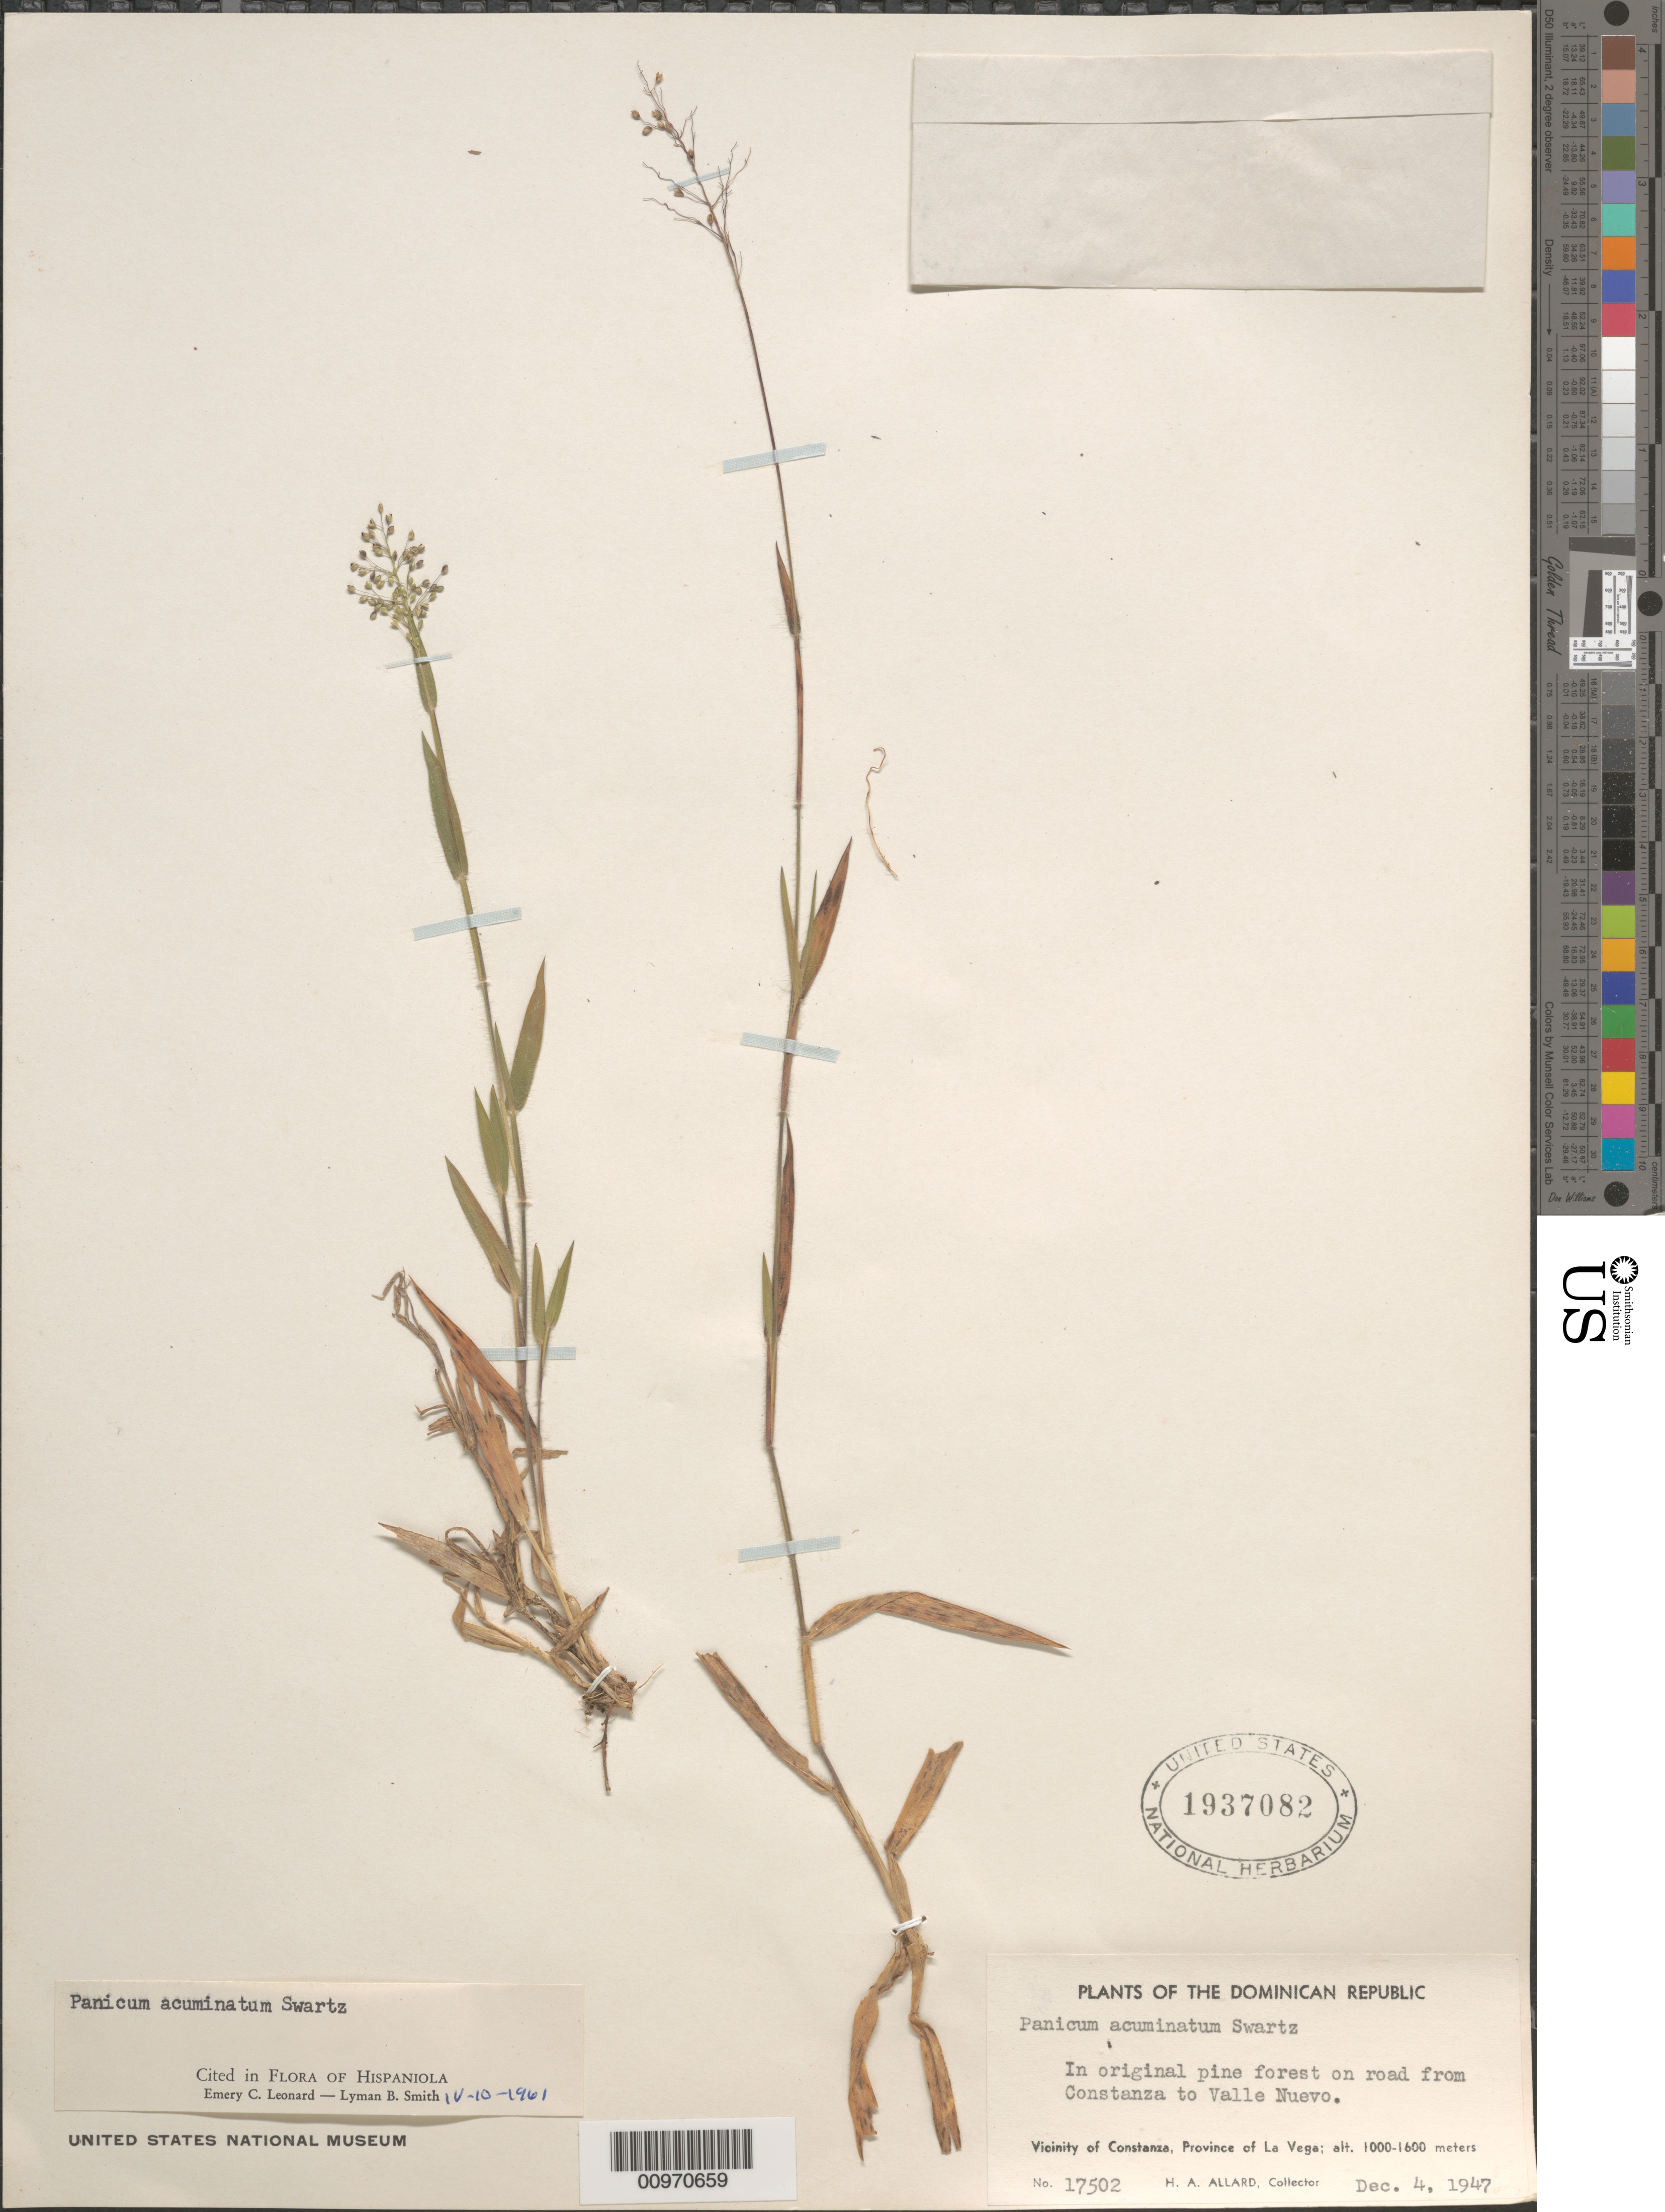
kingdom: Plantae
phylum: Tracheophyta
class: Liliopsida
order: Poales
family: Poaceae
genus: Panicum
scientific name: Panicum acuminatum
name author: Sw.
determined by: Leonard, E. C.; Smith, L. B.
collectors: H. A. Allard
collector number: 17502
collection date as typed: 04 Dec 1947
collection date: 1947-12-04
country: Dominican Republic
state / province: La Vega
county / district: Constanza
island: Hispaniola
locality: Road from Constanza to Valle Nuevo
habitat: In original pine forest on road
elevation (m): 1000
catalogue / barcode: US 1937082